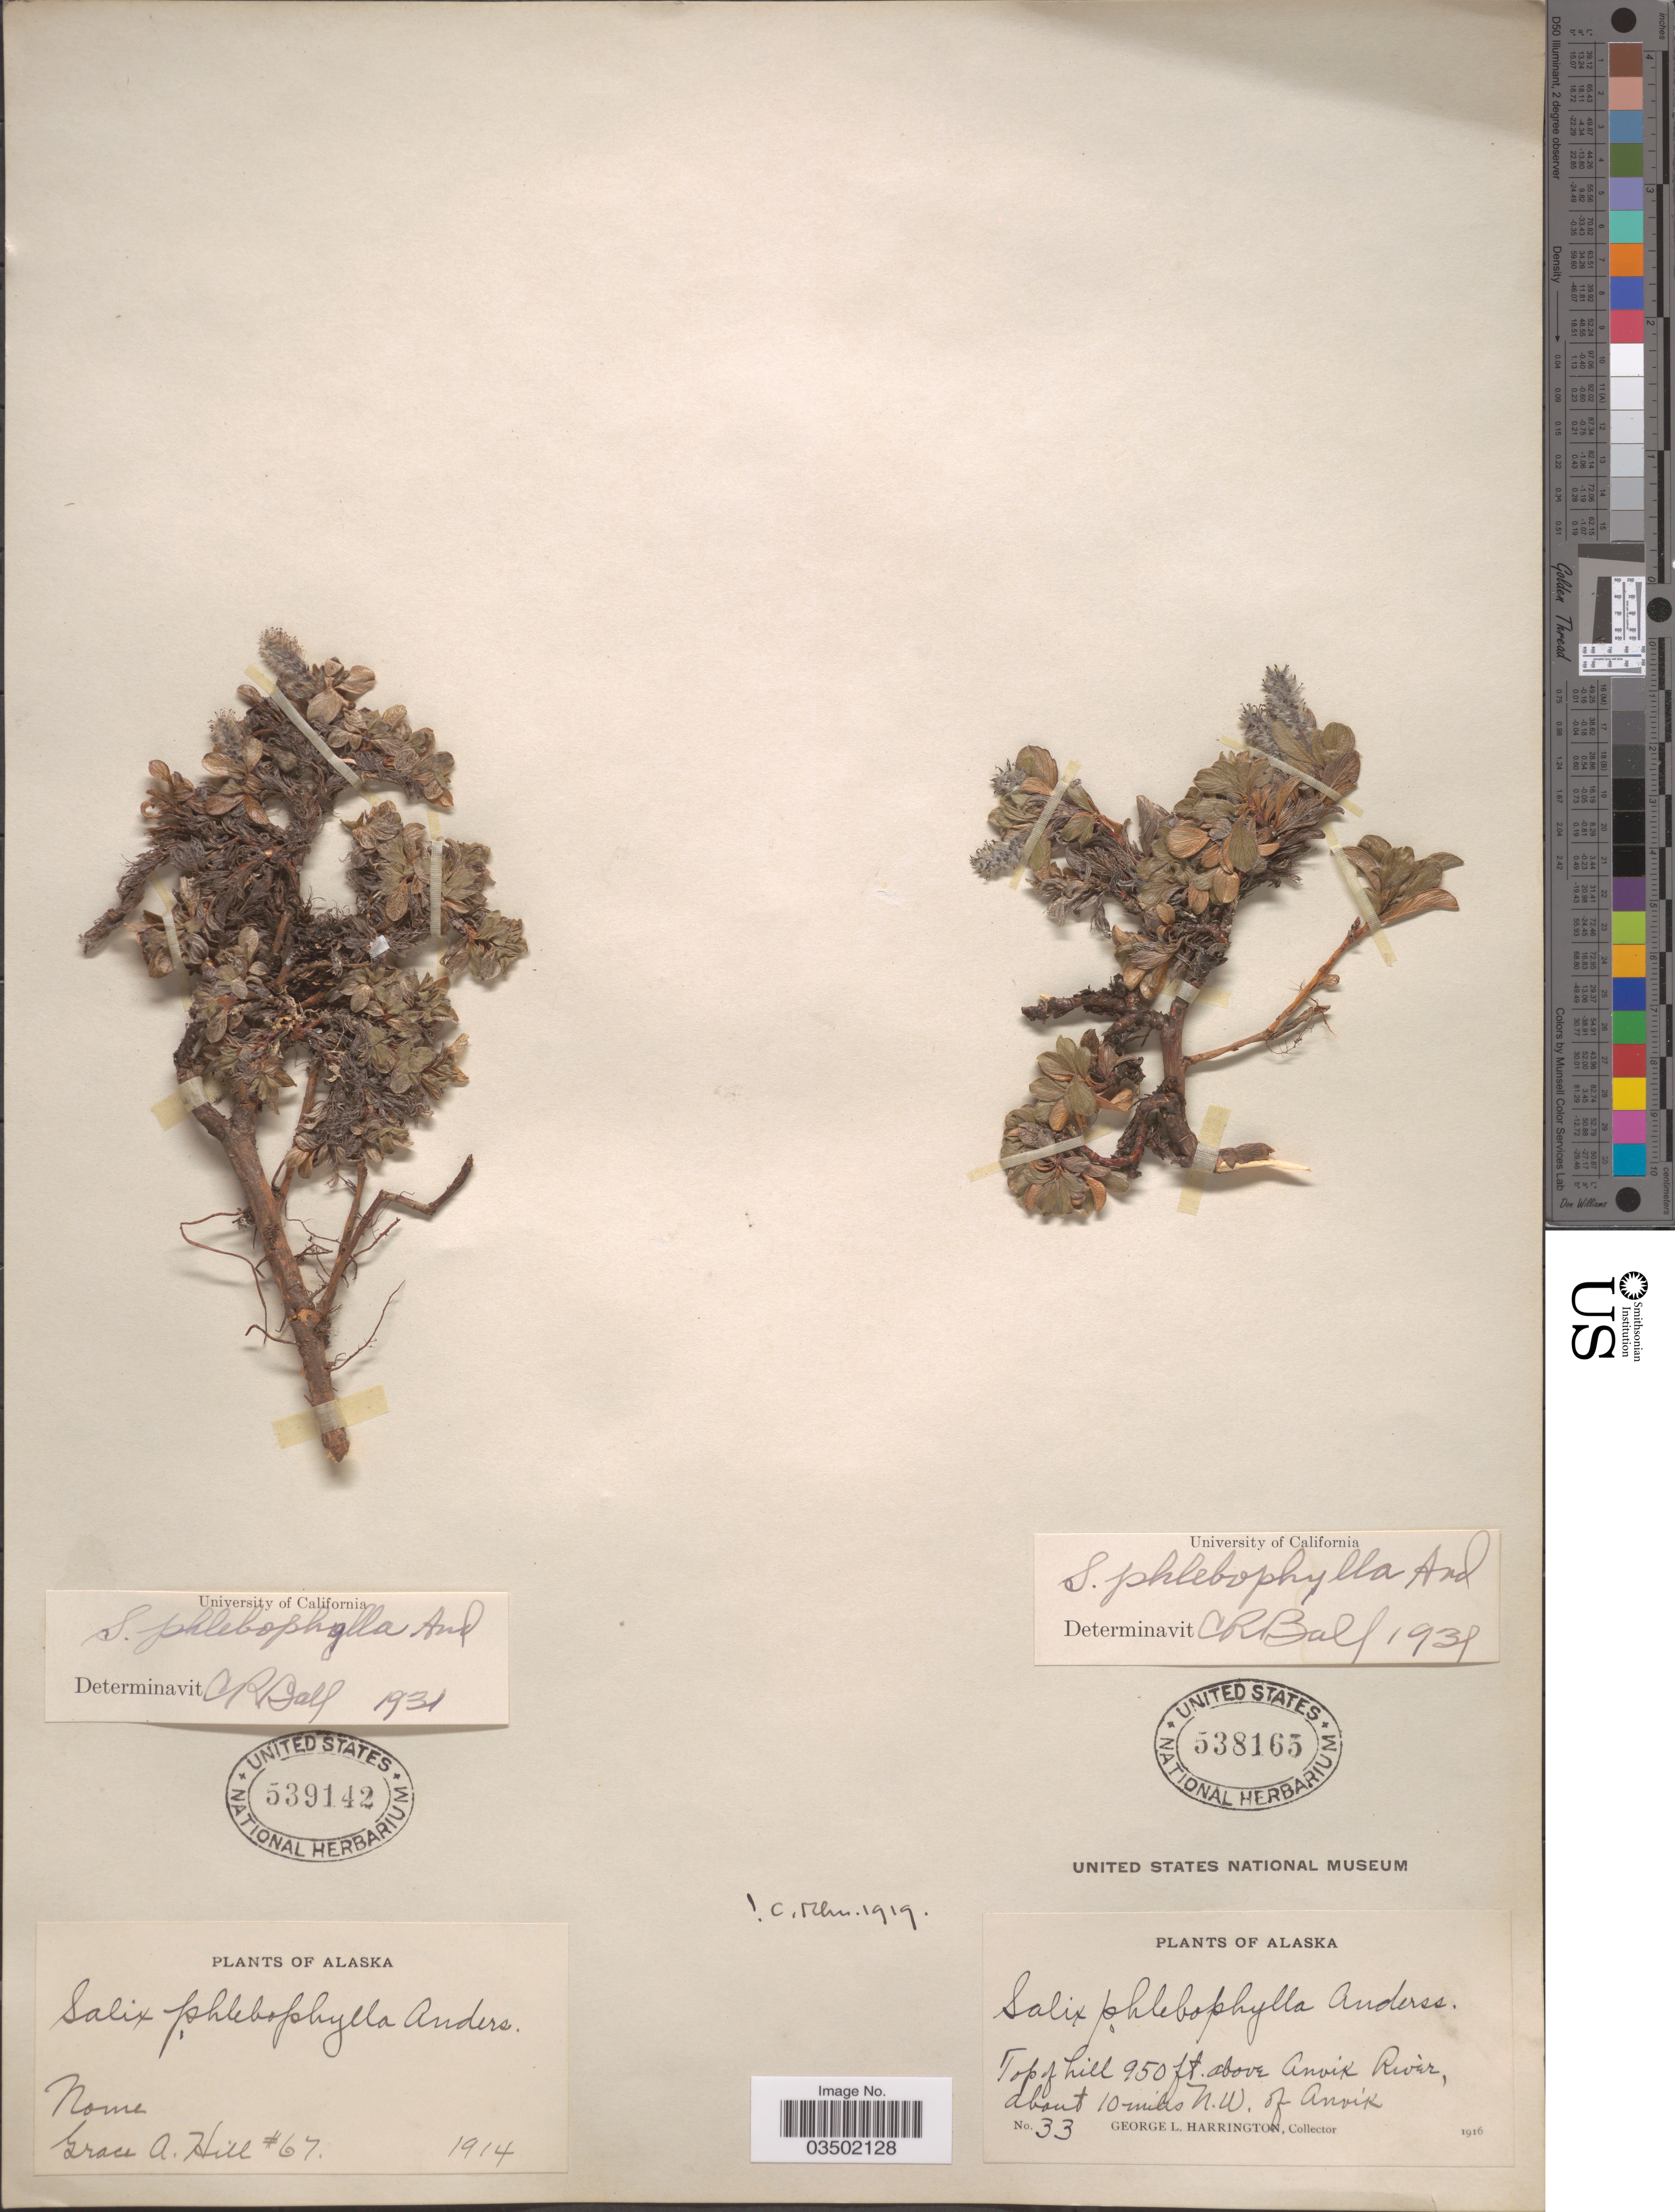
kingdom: Plantae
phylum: Tracheophyta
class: Magnoliopsida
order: Malpighiales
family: Salicaceae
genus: Salix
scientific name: Salix phlebophylla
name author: Andersson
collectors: G. Harrington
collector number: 33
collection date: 1916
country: United States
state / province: Alaska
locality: Top of hill above Anvik River, about 10 miles N.W. of Anvik.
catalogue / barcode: US 538165-2